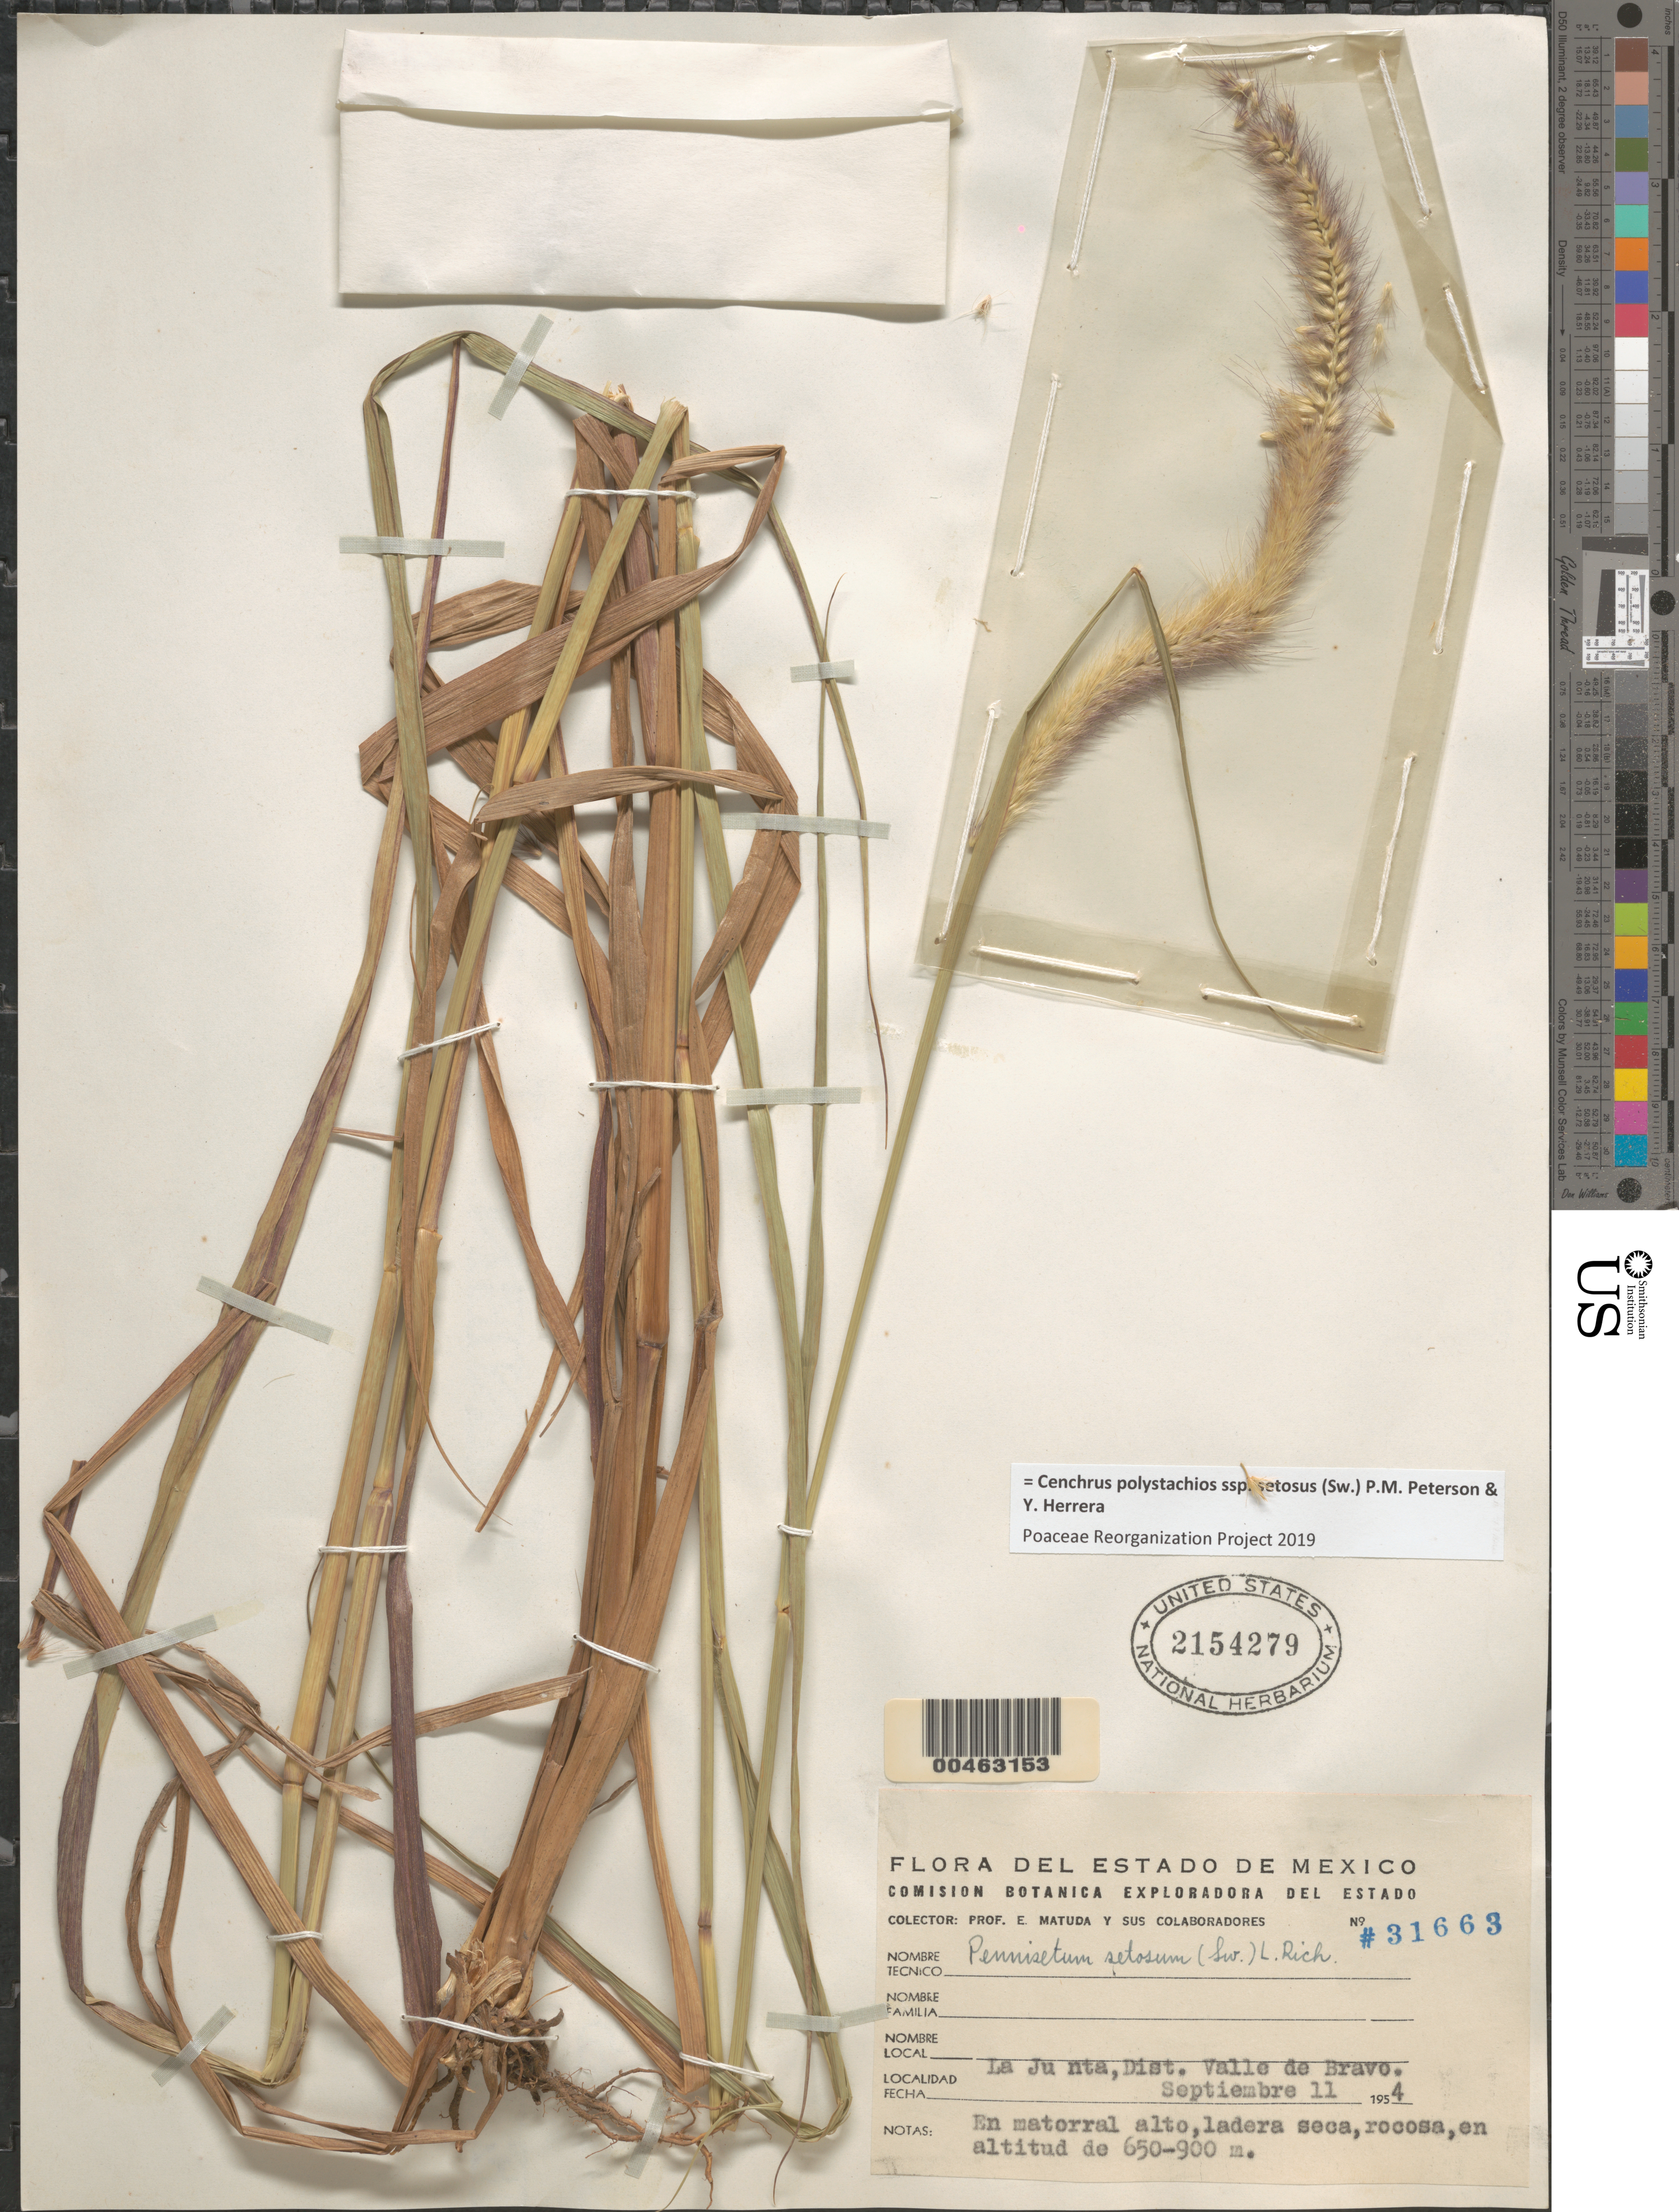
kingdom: Plantae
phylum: Tracheophyta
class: Liliopsida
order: Poales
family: Poaceae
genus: Cenchrus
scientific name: Cenchrus polystachios subsp. setosus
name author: (Sw.) P.M. Peterson & Y. Herrera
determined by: Poaceae Reorganization Project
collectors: E. Matuda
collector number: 31663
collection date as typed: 11 Sep 1954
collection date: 1954-09-11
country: Mexico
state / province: México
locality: La Junta, Valle de Bravo Dist.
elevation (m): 650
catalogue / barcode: US 2154279